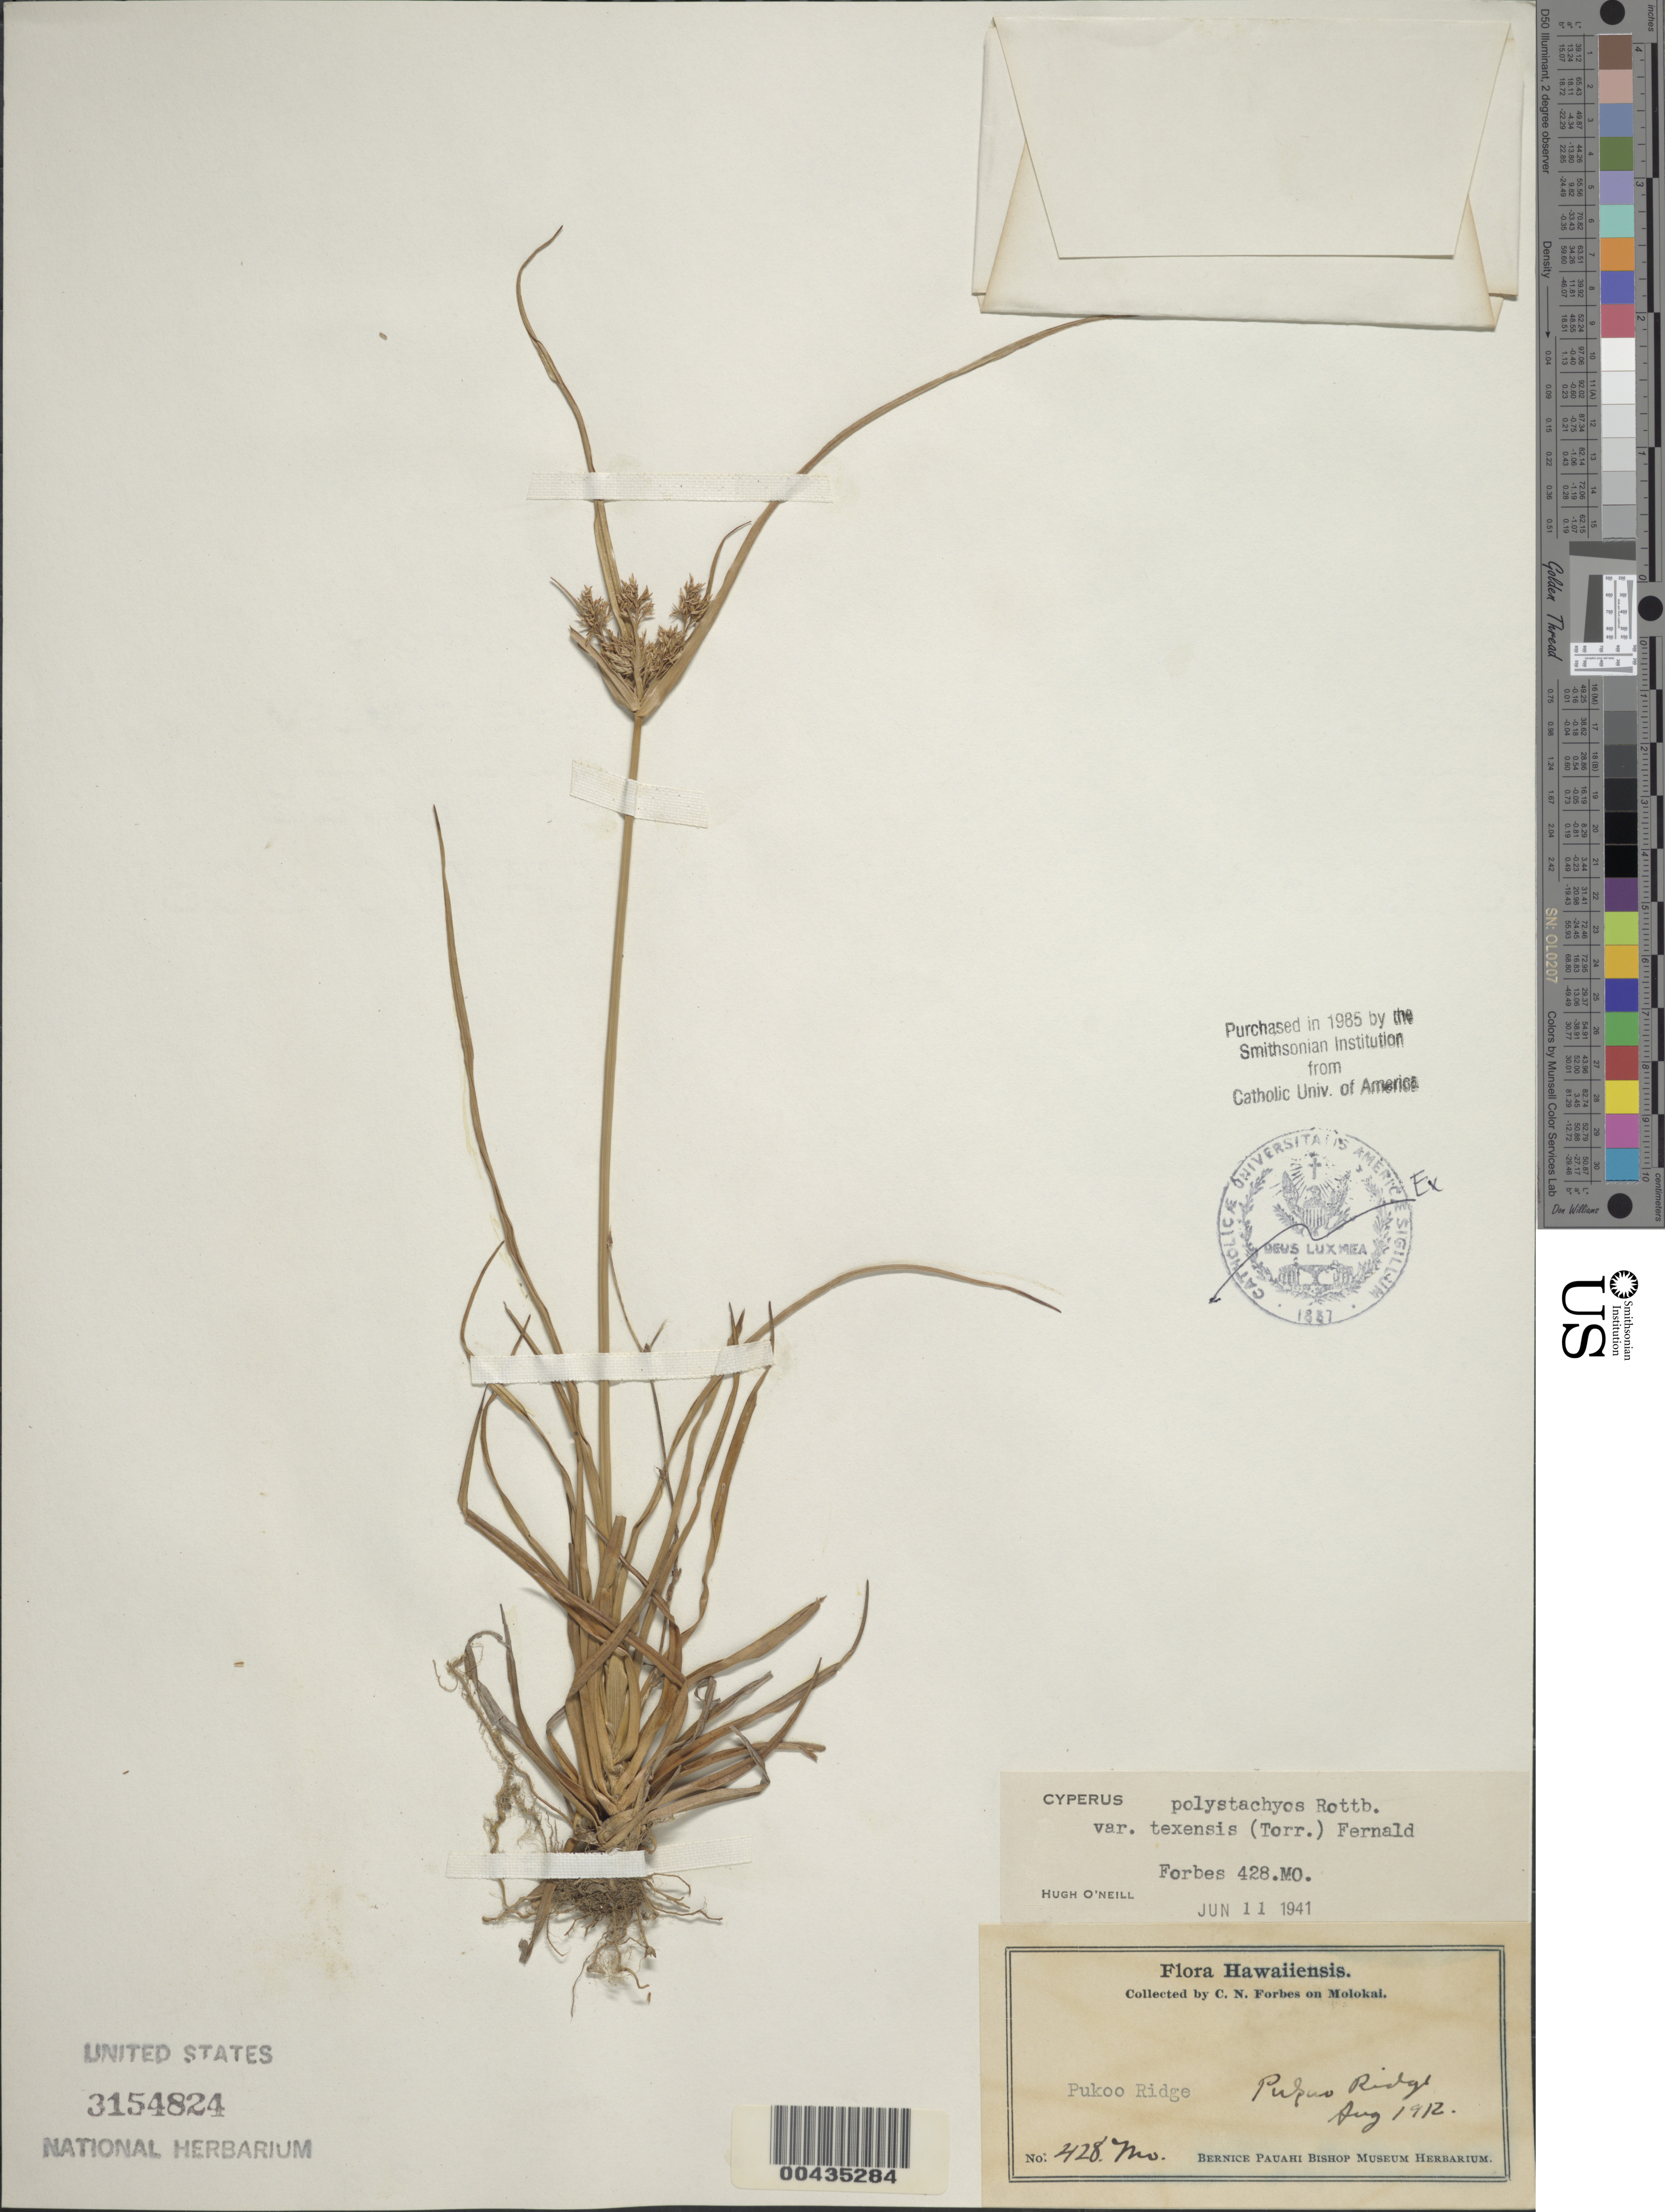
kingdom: Plantae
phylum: Tracheophyta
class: Liliopsida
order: Poales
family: Cyperaceae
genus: Cyperus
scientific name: Cyperus polystachyos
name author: Rottb.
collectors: C. N. Forbes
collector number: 428.Mo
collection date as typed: Aug 1912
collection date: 1912-08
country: United States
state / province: Hawaii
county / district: Maui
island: Moloka'i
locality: Pukoo Ridge, Molokai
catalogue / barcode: US 3154824